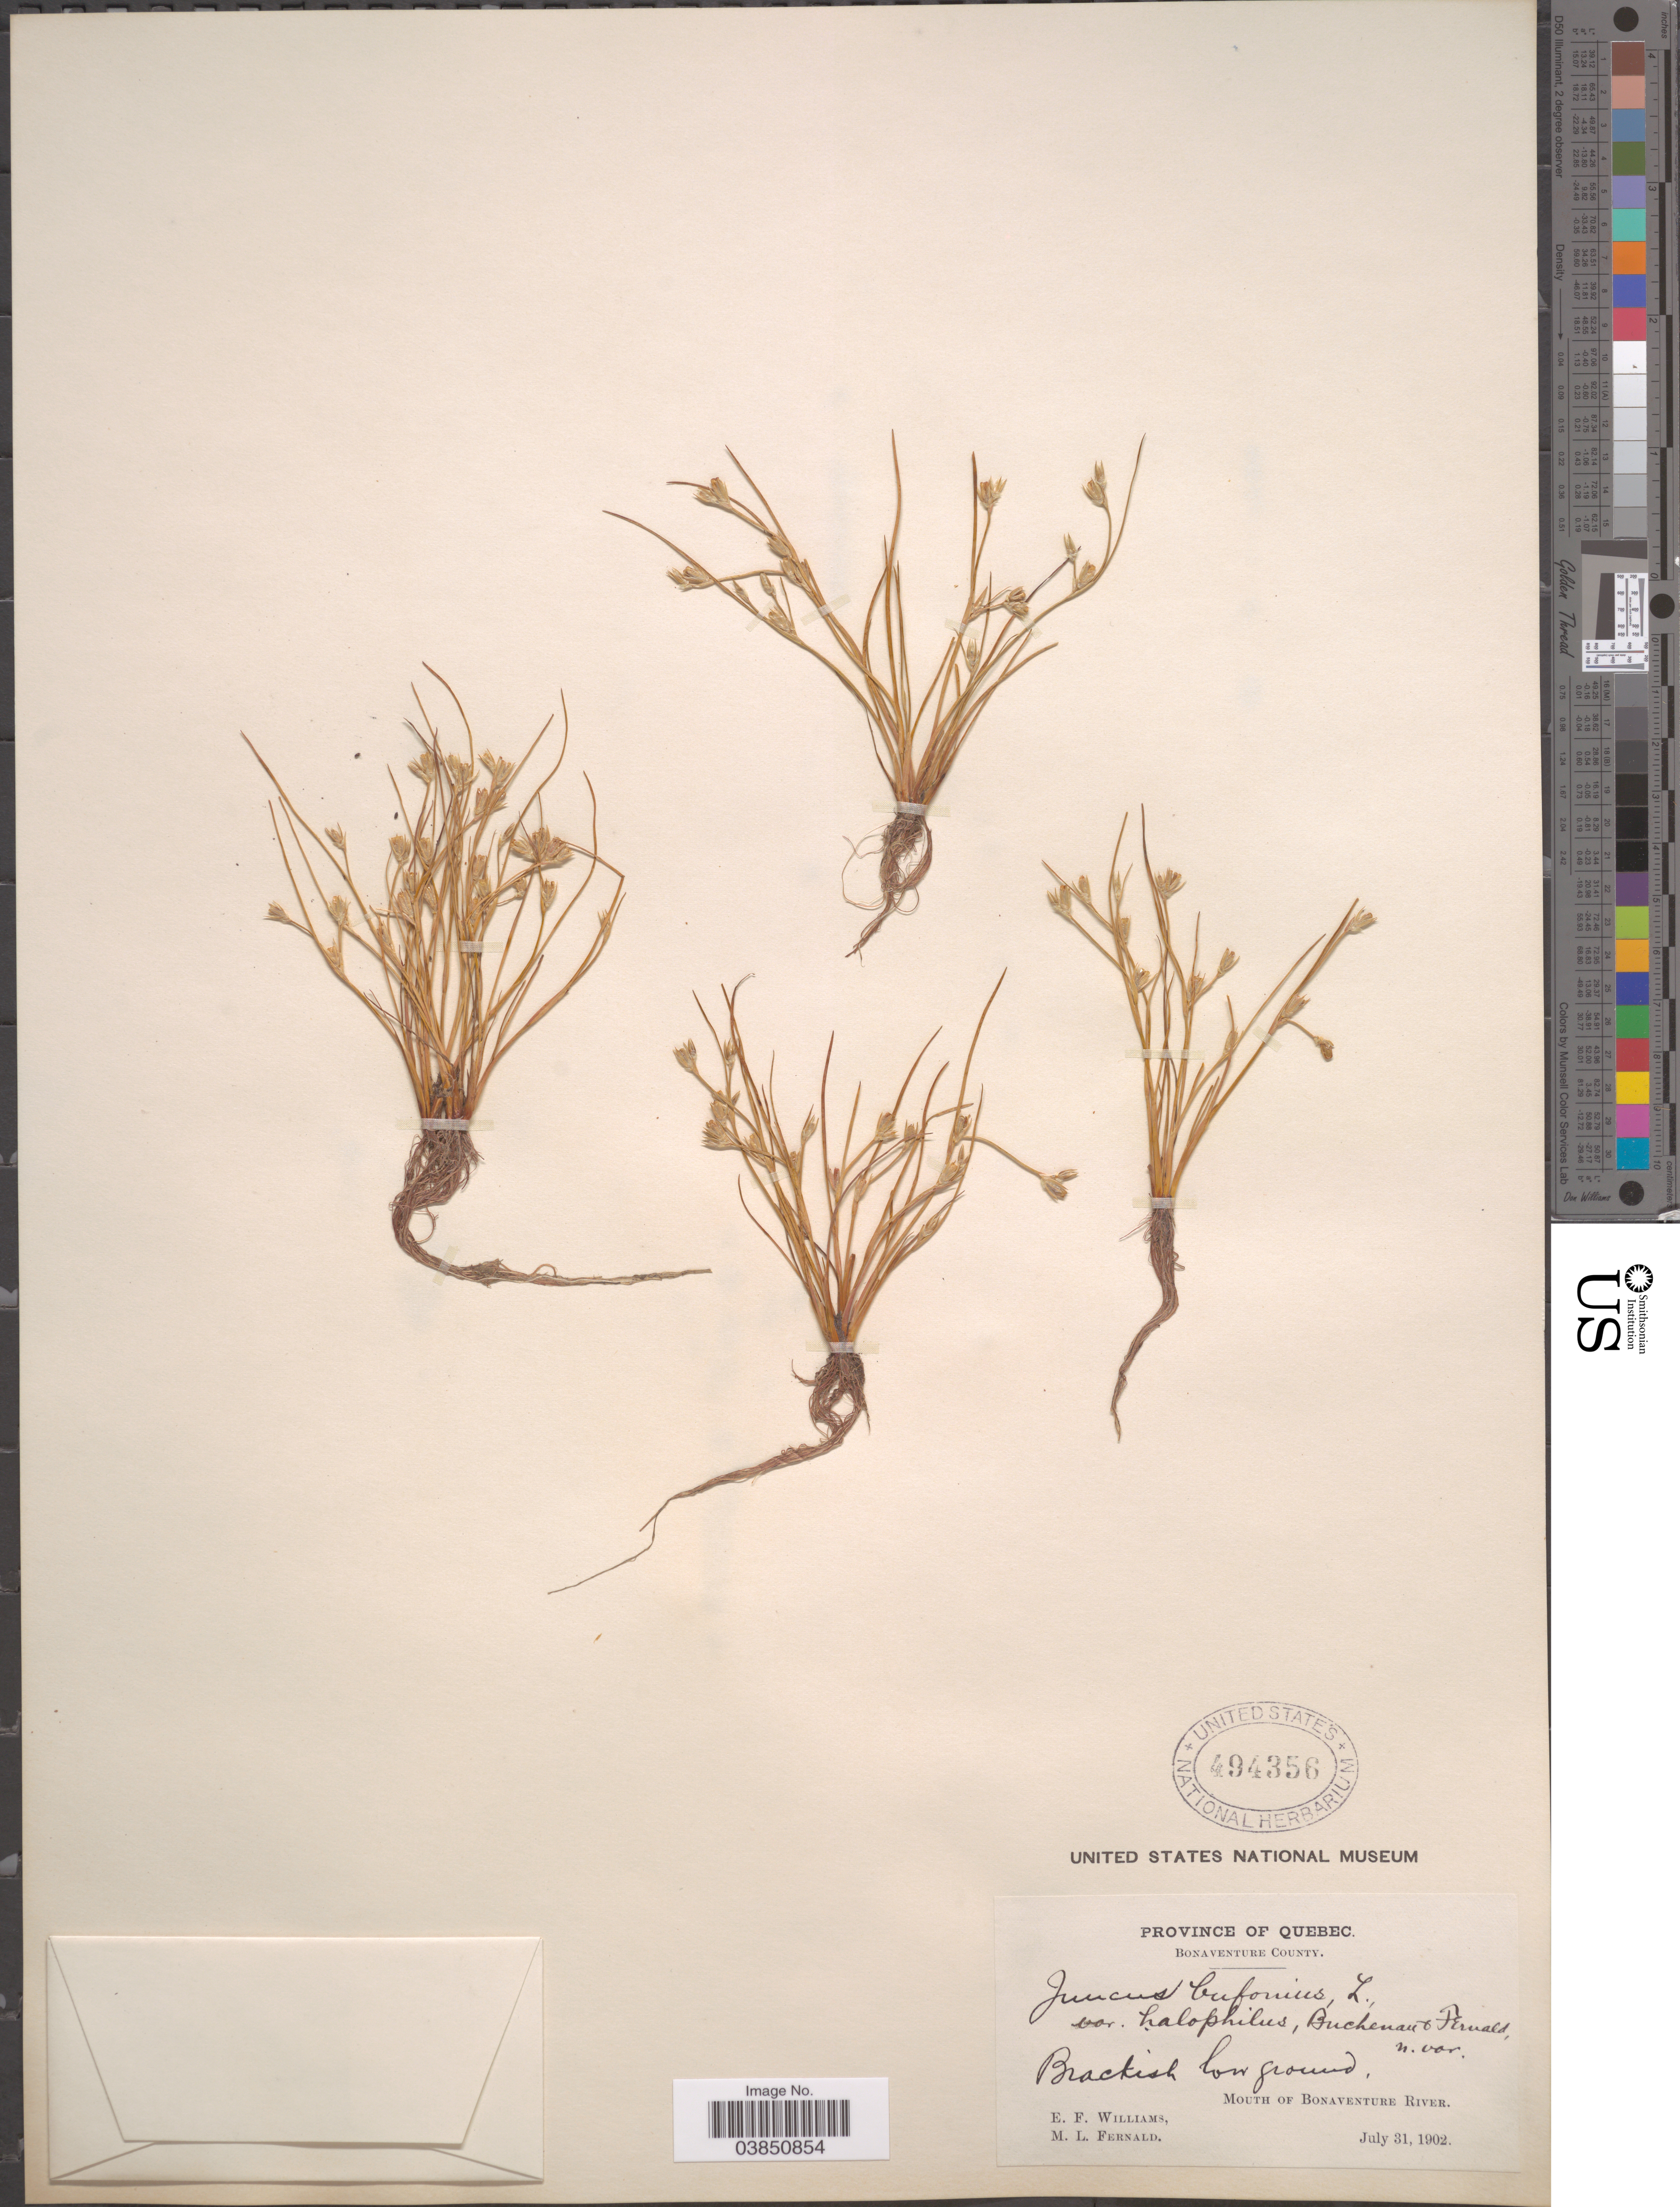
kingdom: Plantae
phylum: Tracheophyta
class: Liliopsida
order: Poales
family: Juncaceae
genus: Juncus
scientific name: Juncus bufonius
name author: L.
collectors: E. Williams & M. L. Fernald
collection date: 1902-07-31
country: Canada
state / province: Quebec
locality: Bonaventure County. Mouth of Bonaventure River.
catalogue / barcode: US 494356